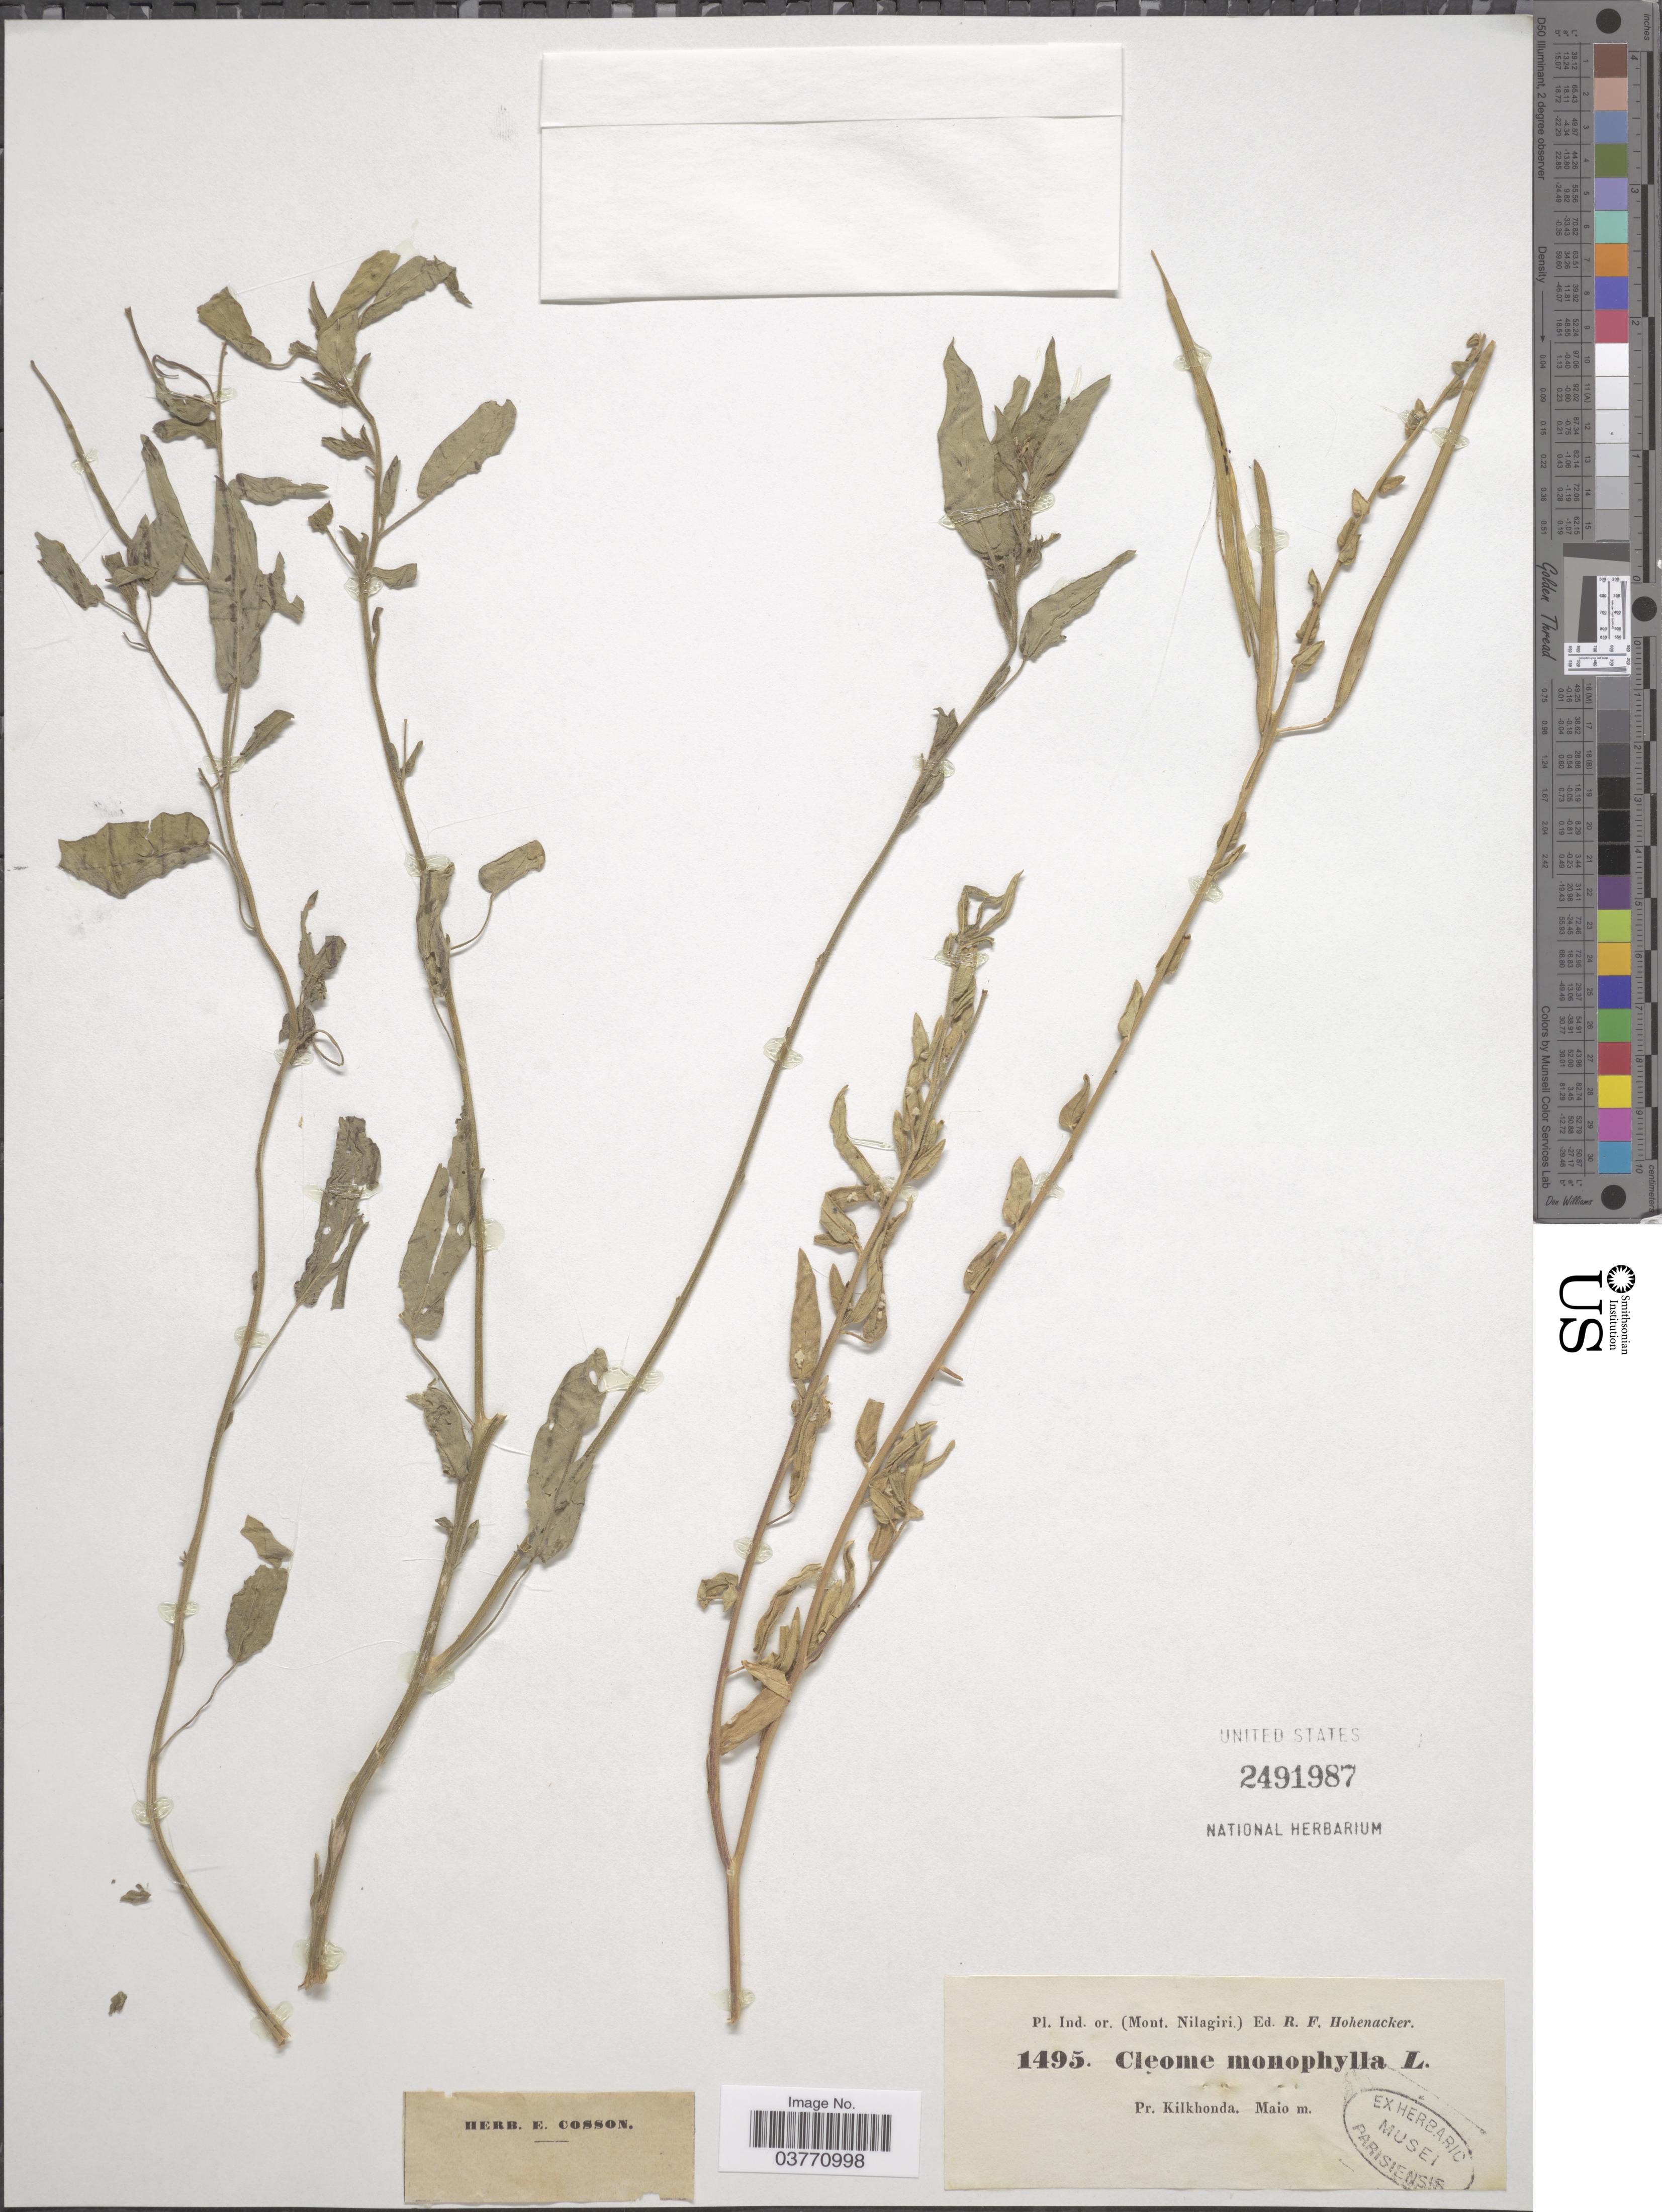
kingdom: Plantae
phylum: Tracheophyta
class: Magnoliopsida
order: Brassicales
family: Cleomaceae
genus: Sieruela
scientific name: Sieruela monophylla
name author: (L.) Roalson & J.C. Hall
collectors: R. F. Hohenacker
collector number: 1495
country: India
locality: Ind. or. (Mont. Nilagiri.). Pr. Kilkhonda.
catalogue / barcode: US 2491987